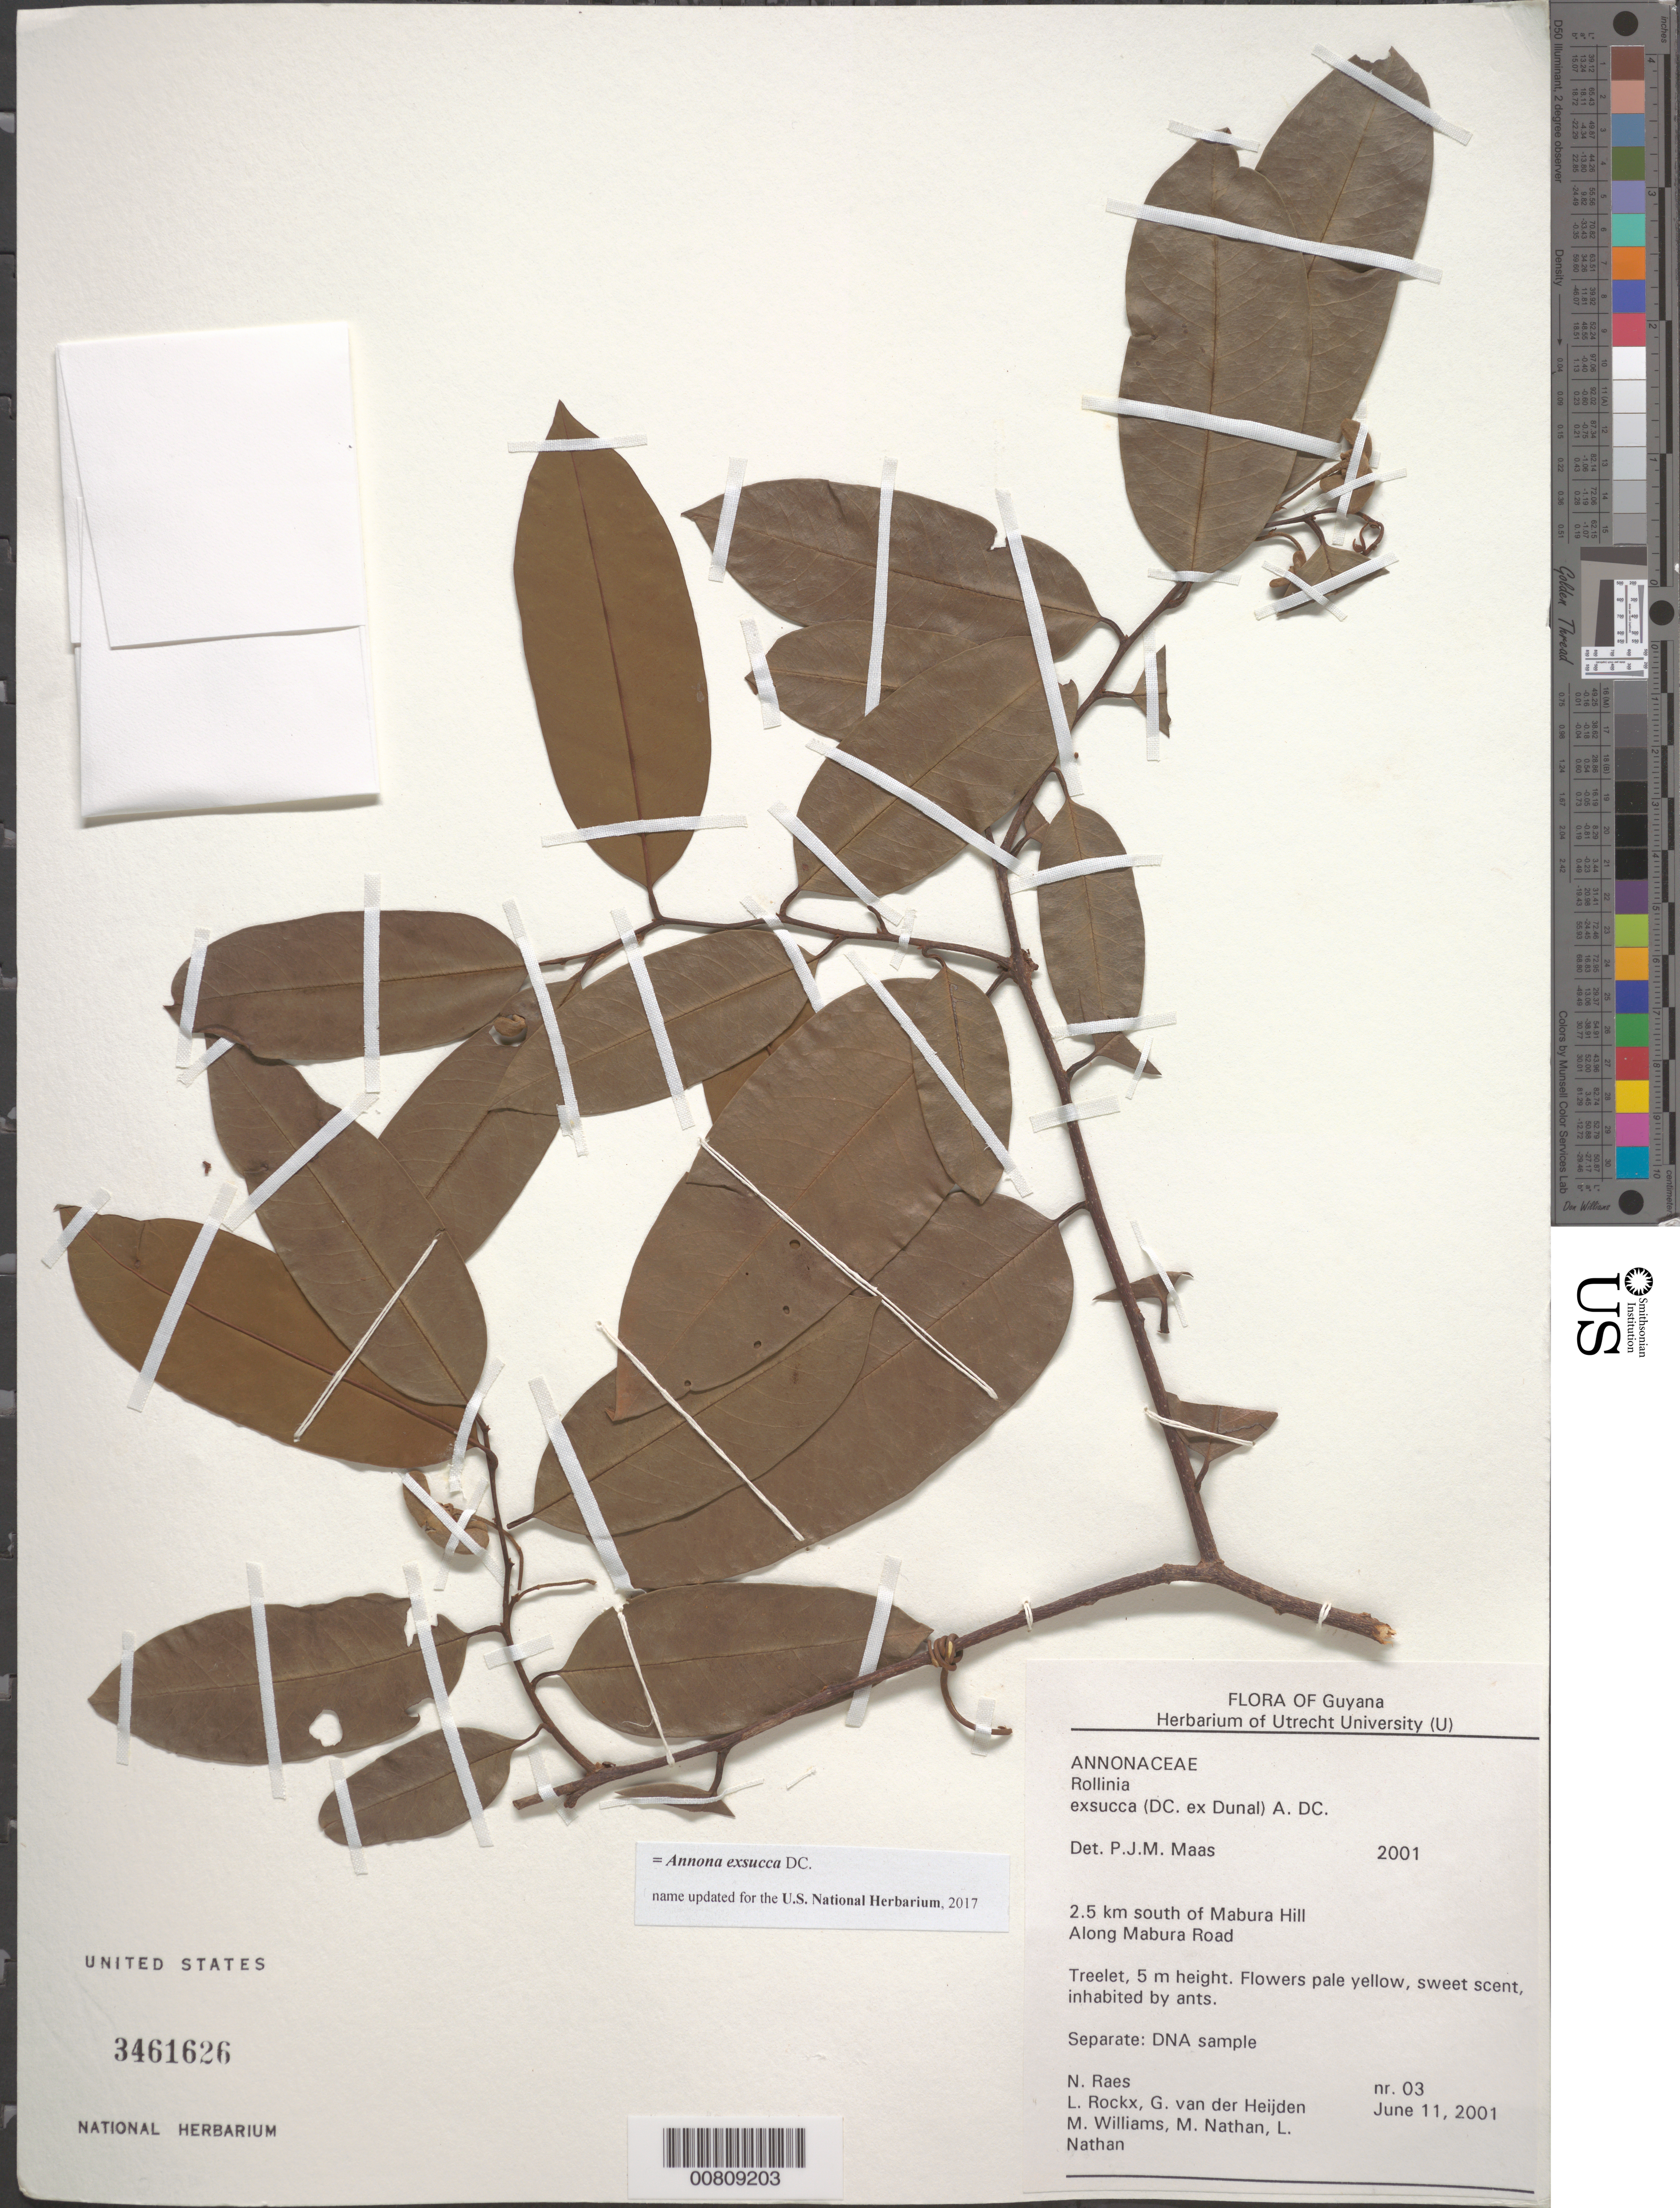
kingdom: Plantae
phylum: Tracheophyta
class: Magnoliopsida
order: Magnoliales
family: Annonaceae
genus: Annona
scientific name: Annona exsucca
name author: DC. ex Dunal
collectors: N. Raes, L. Rockx, G. van der Heijden, M. Williams, M. Nathan & L. Nathan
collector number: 3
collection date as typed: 11-Jun-01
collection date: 2001-06-11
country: Guyana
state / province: U. Demerara-Berbice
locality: Mabura Hill, 2.5 km S of, along Mabura Road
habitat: Roadside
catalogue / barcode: US 3461626